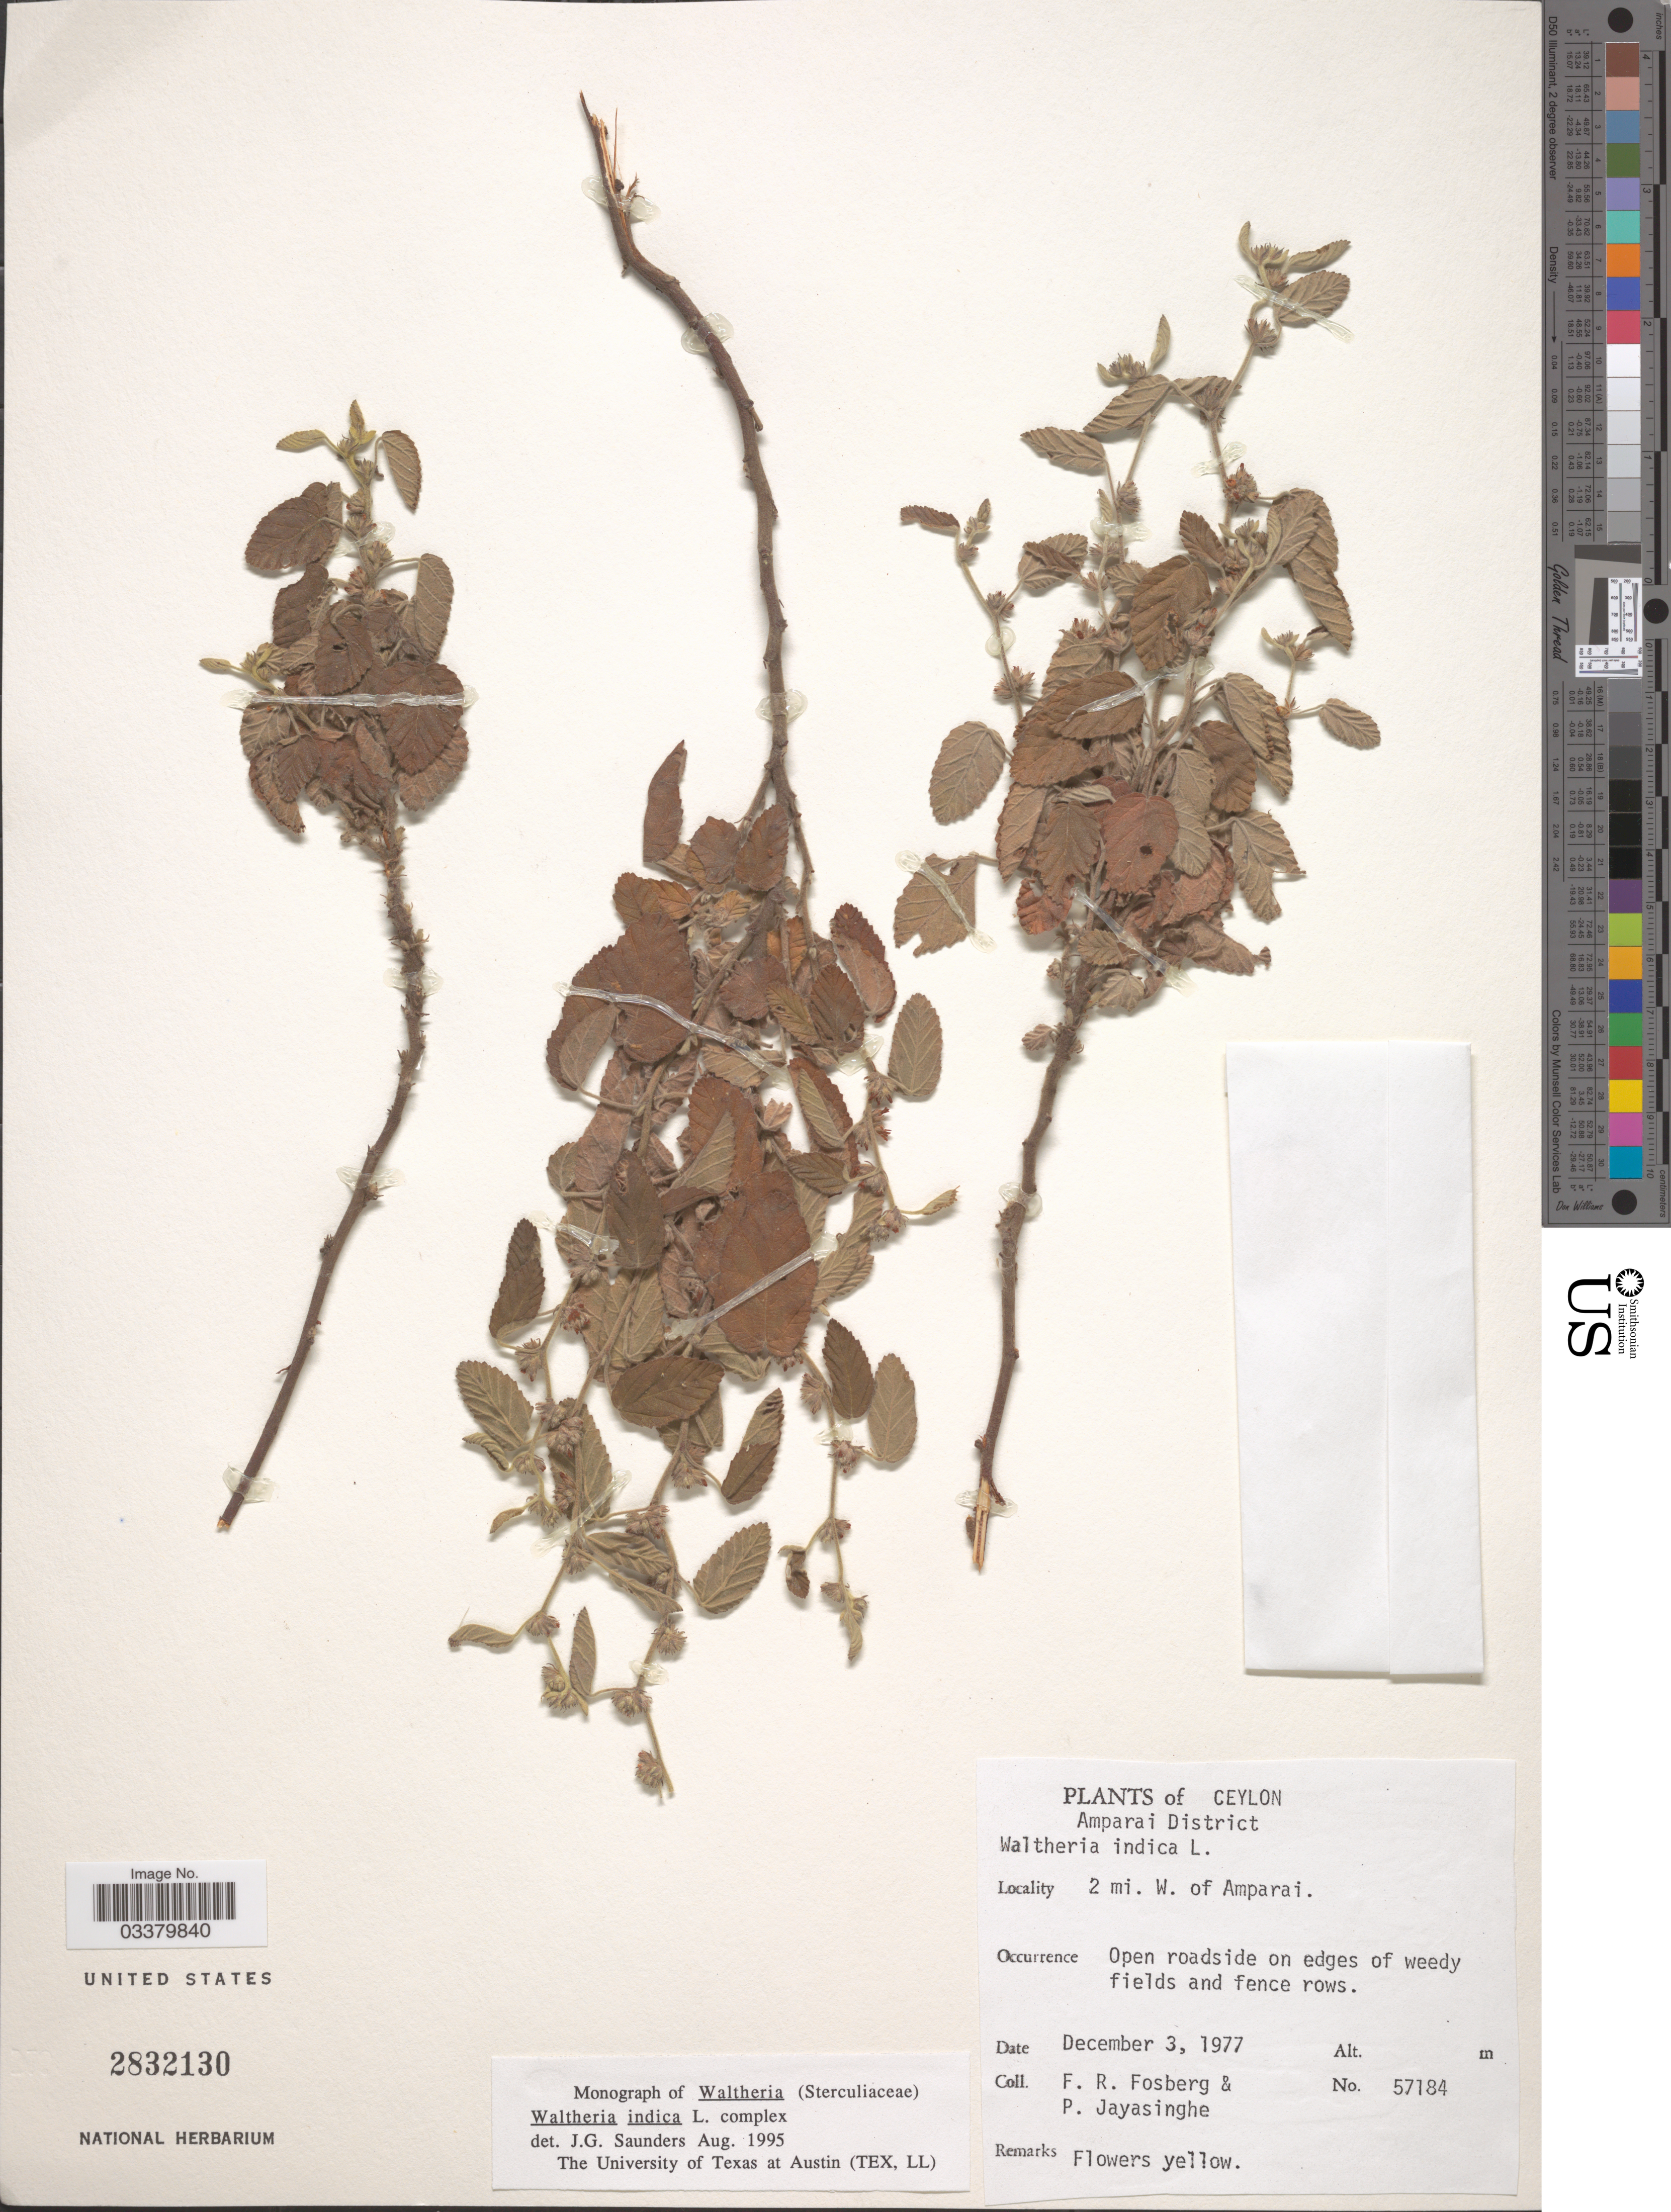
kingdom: Plantae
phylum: Tracheophyta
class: Magnoliopsida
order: Malvales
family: Malvaceae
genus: Waltheria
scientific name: Waltheria indica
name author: L.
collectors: F. R. Fosberg & P. Jayasinghe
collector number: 57184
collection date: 1977-12-03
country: Sri Lanka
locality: Ceylon, Amparai District, 2 mi. W. of Amparai.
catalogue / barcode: US 2832130